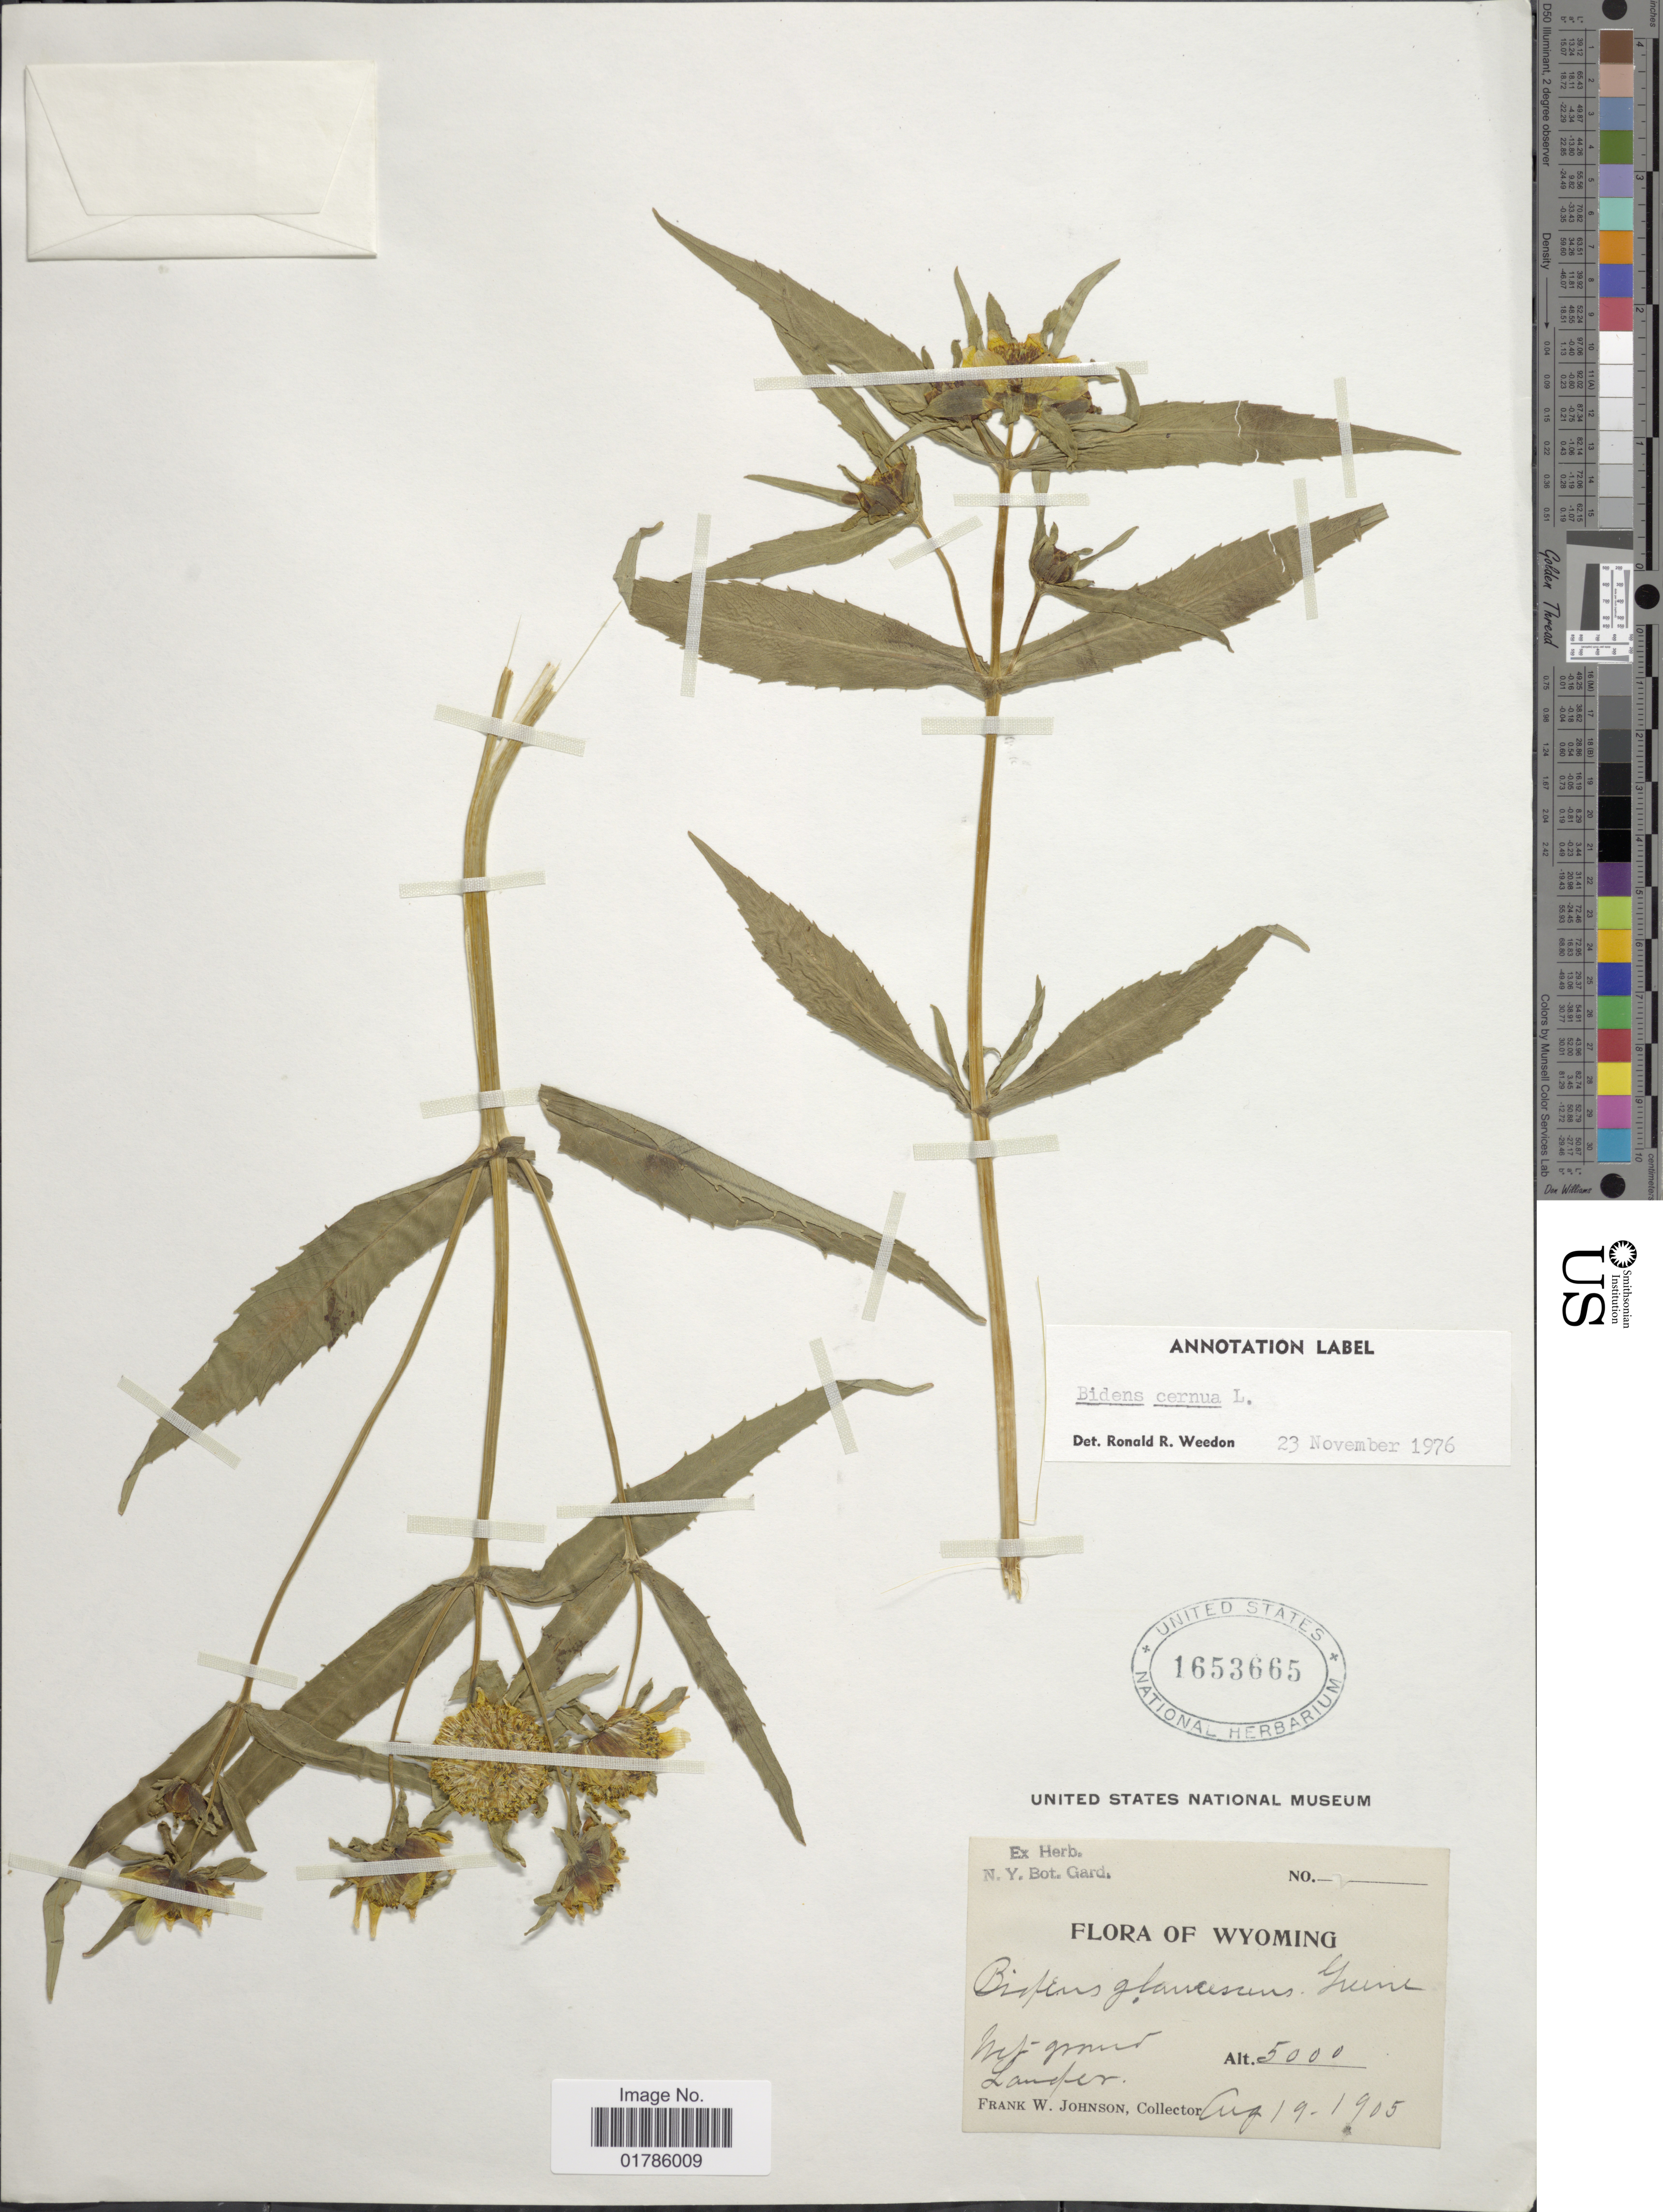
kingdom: Plantae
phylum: Tracheophyta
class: Magnoliopsida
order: Asterales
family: Asteraceae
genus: Bidens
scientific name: Bidens cernua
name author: L.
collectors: F. W. Johnson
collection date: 1905-08-19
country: United States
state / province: Wyoming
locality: Mt ground, Lander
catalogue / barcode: US 1653665